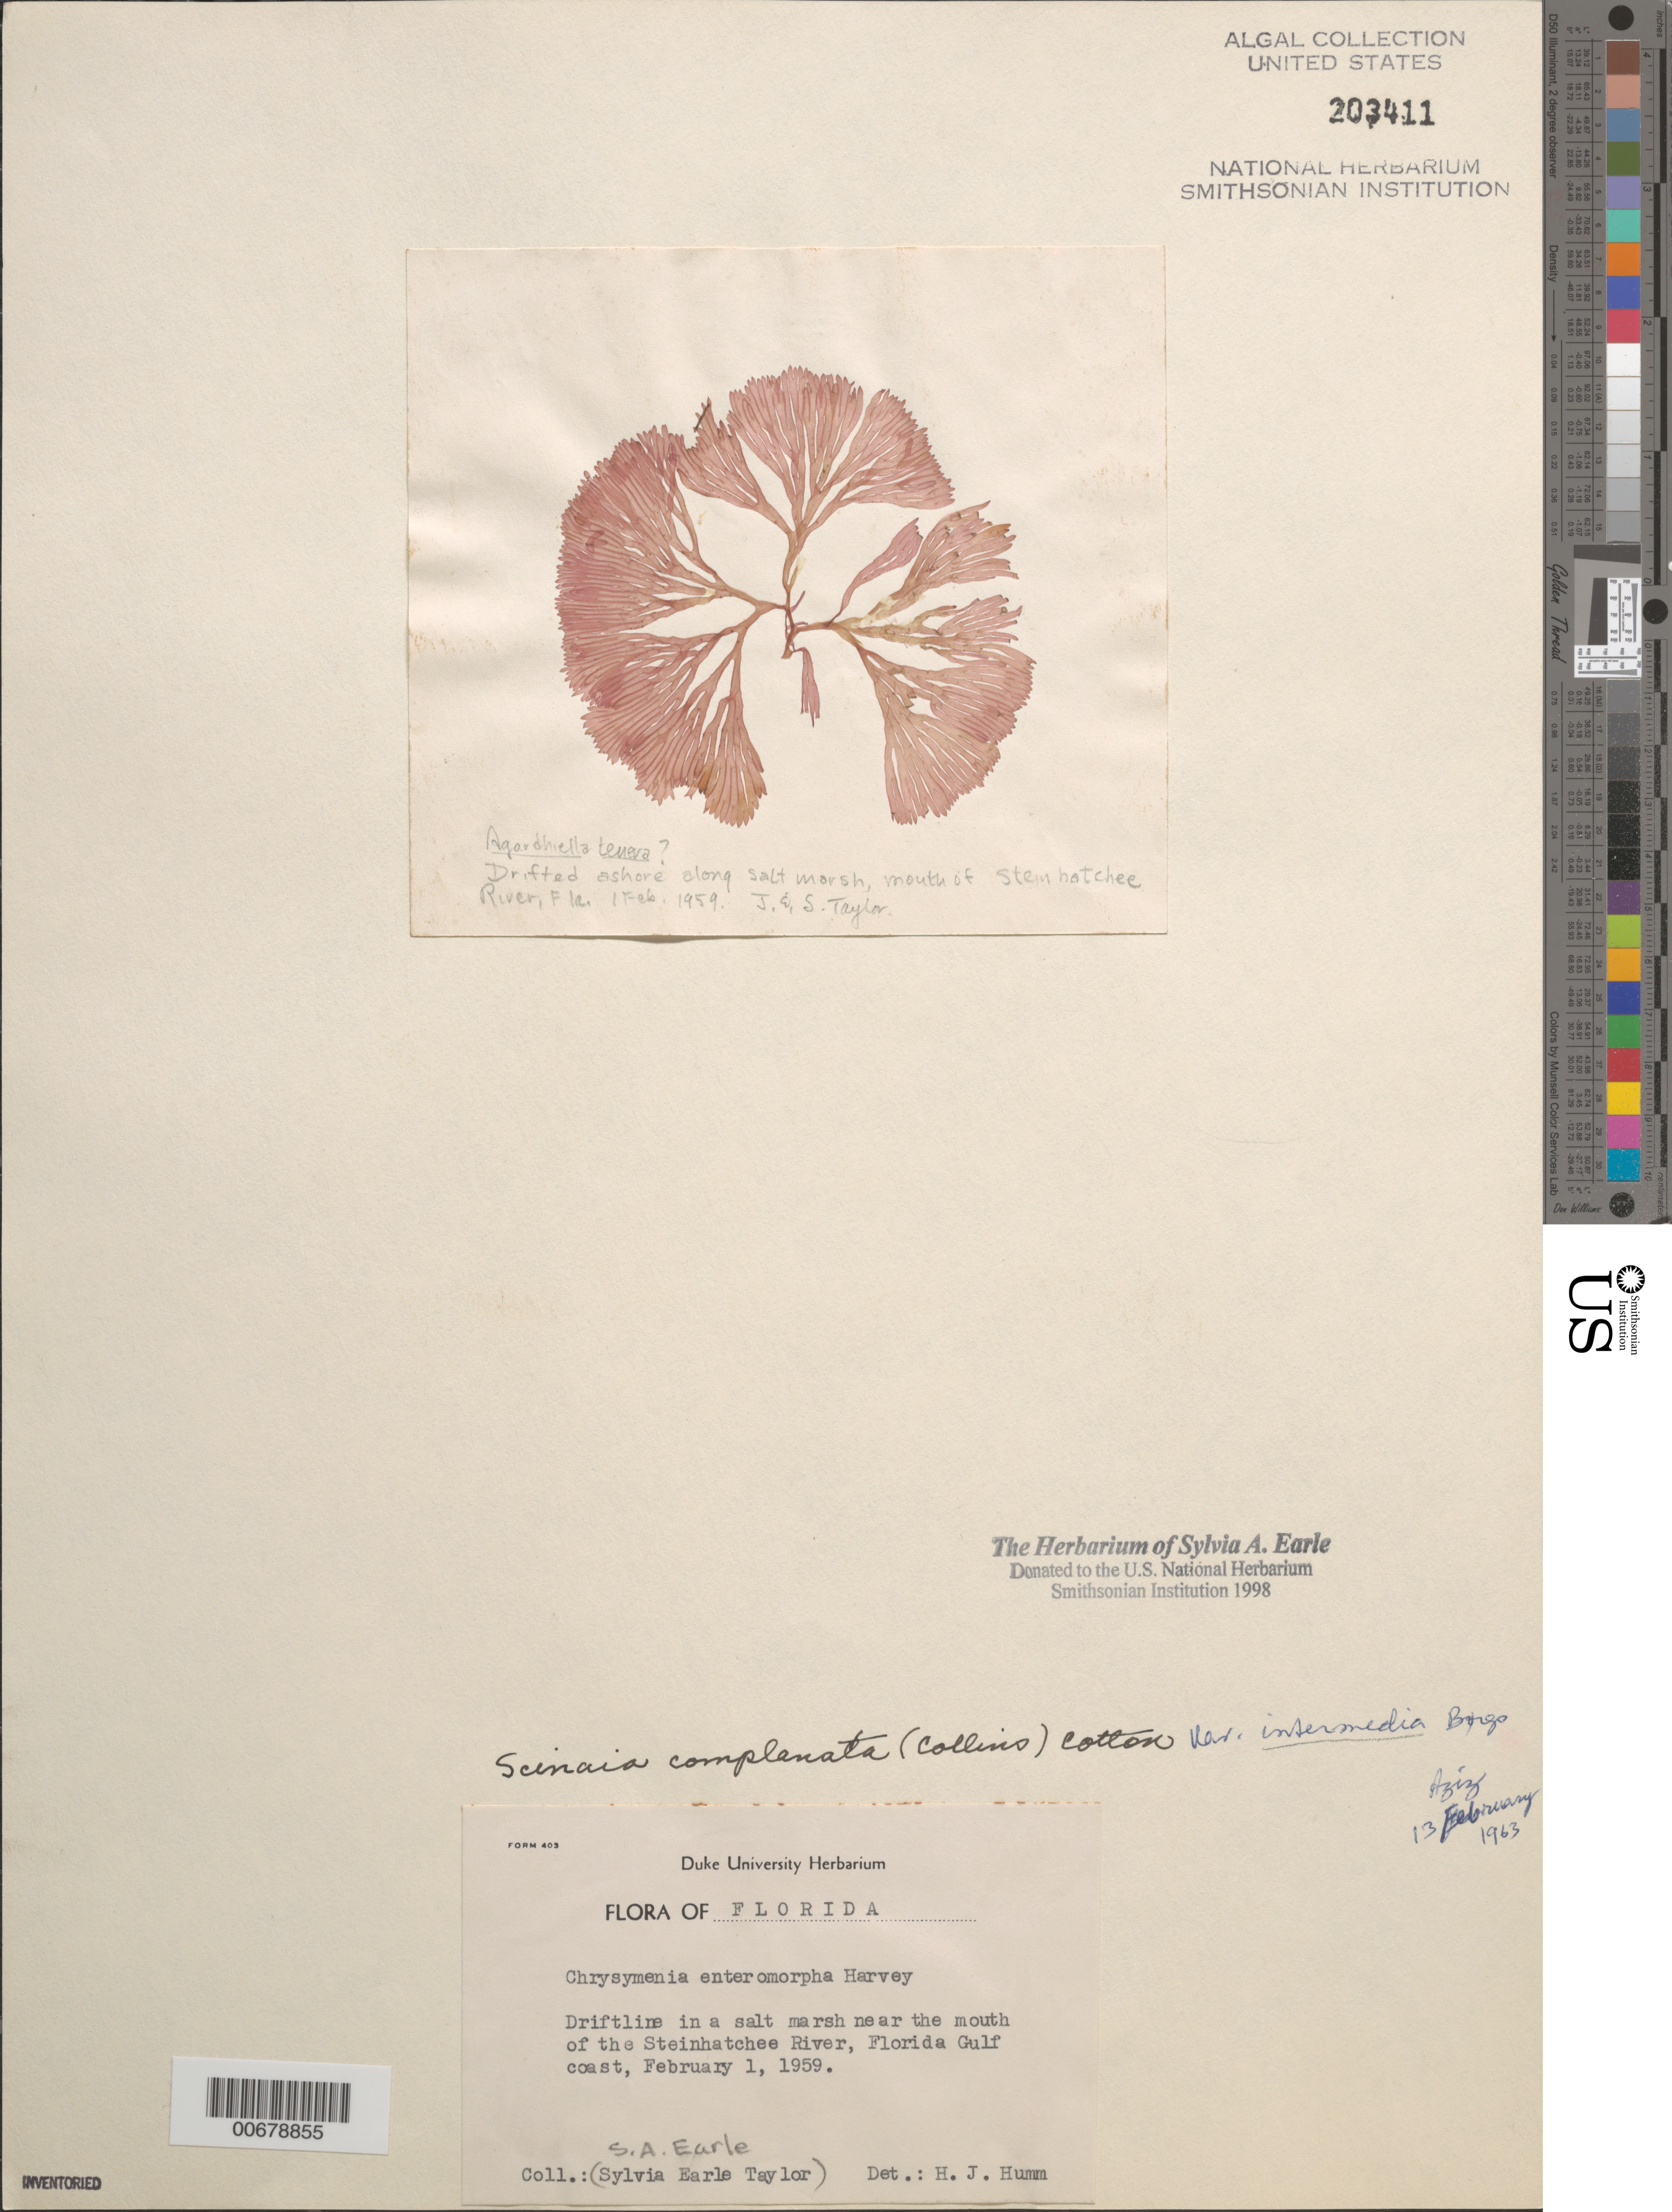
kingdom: Plantae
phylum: Rhodophyta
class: Florideophyceae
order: Nemaliales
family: Scinaiaceae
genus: Scinaia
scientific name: Scinaia complanata var. intermedia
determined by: Aziz, K. M. S.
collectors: S. A. Earle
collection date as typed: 01 Feb 1959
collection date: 1959-02-01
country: United States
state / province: Florida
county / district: Dixie County / Taylor County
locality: Salt marsh near Steinhatchee River mouth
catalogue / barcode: US 203411